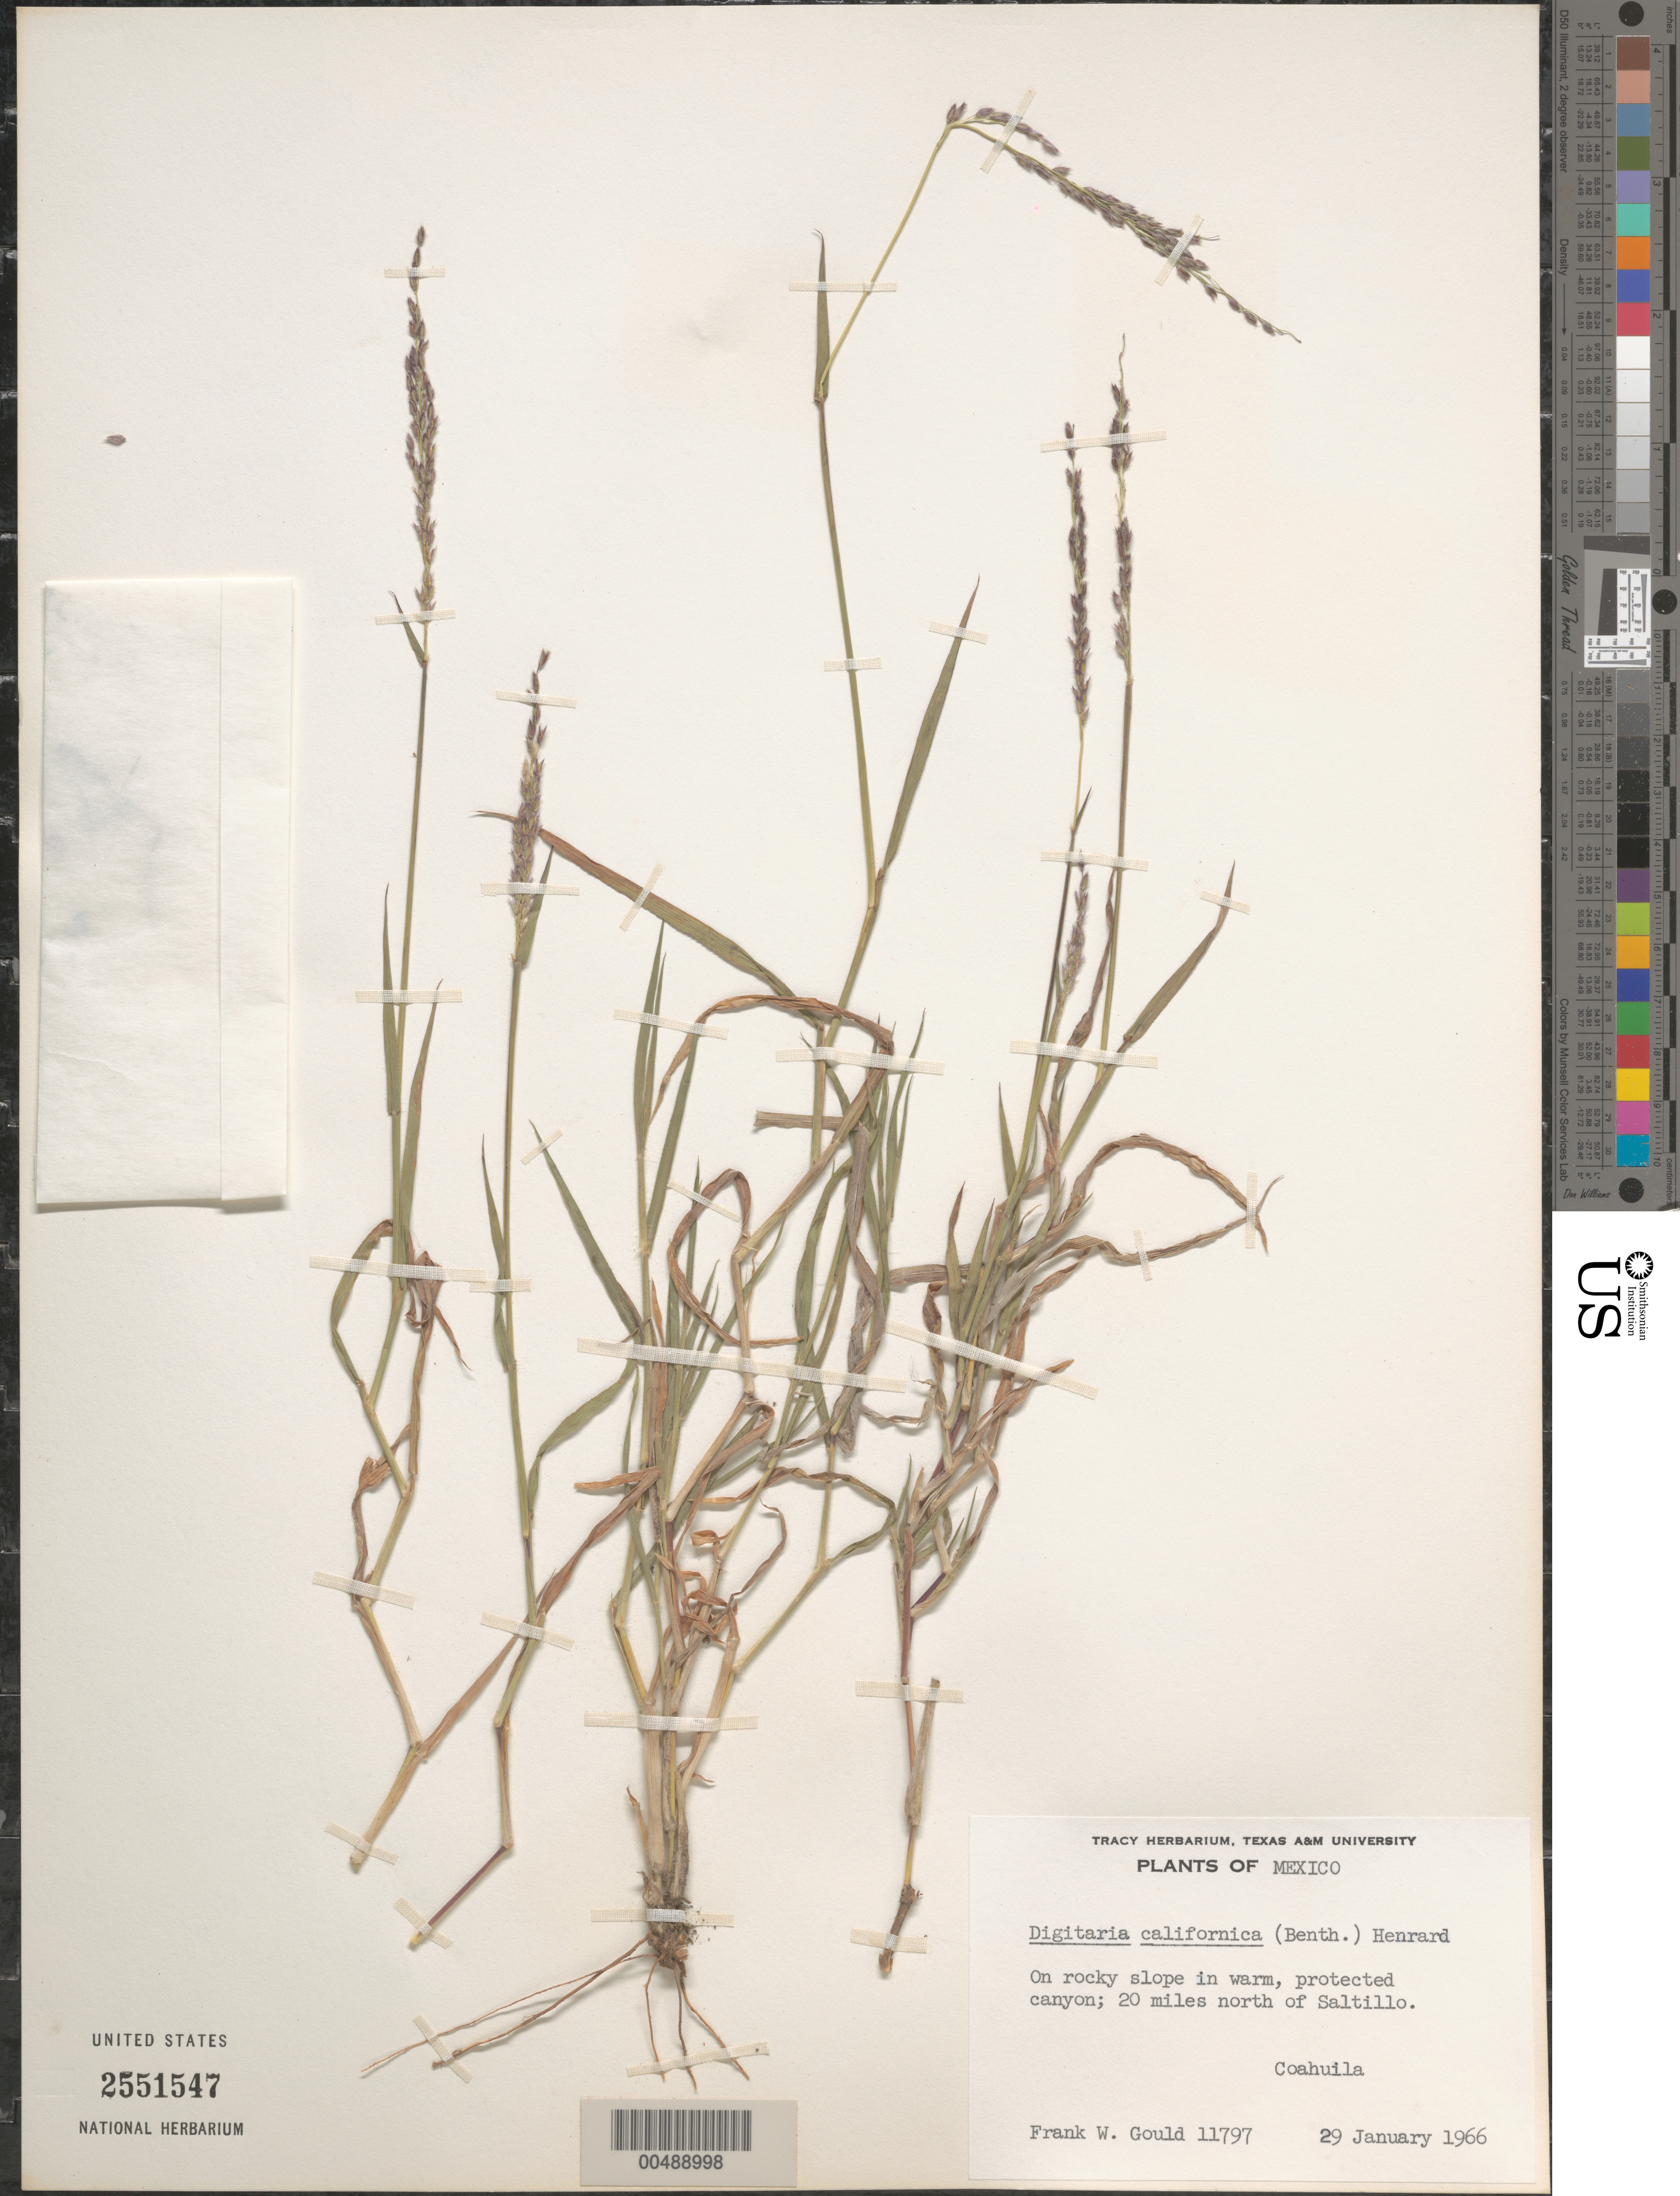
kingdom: Plantae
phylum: Tracheophyta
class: Liliopsida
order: Poales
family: Poaceae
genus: Digitaria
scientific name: Digitaria californica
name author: (Benth.) Henr.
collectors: F. W. Gould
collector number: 11797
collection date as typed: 29 Jan 1966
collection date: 1966-01-29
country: Mexico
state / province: Coahuila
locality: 20 mi N of Saltillo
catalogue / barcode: US 2551547